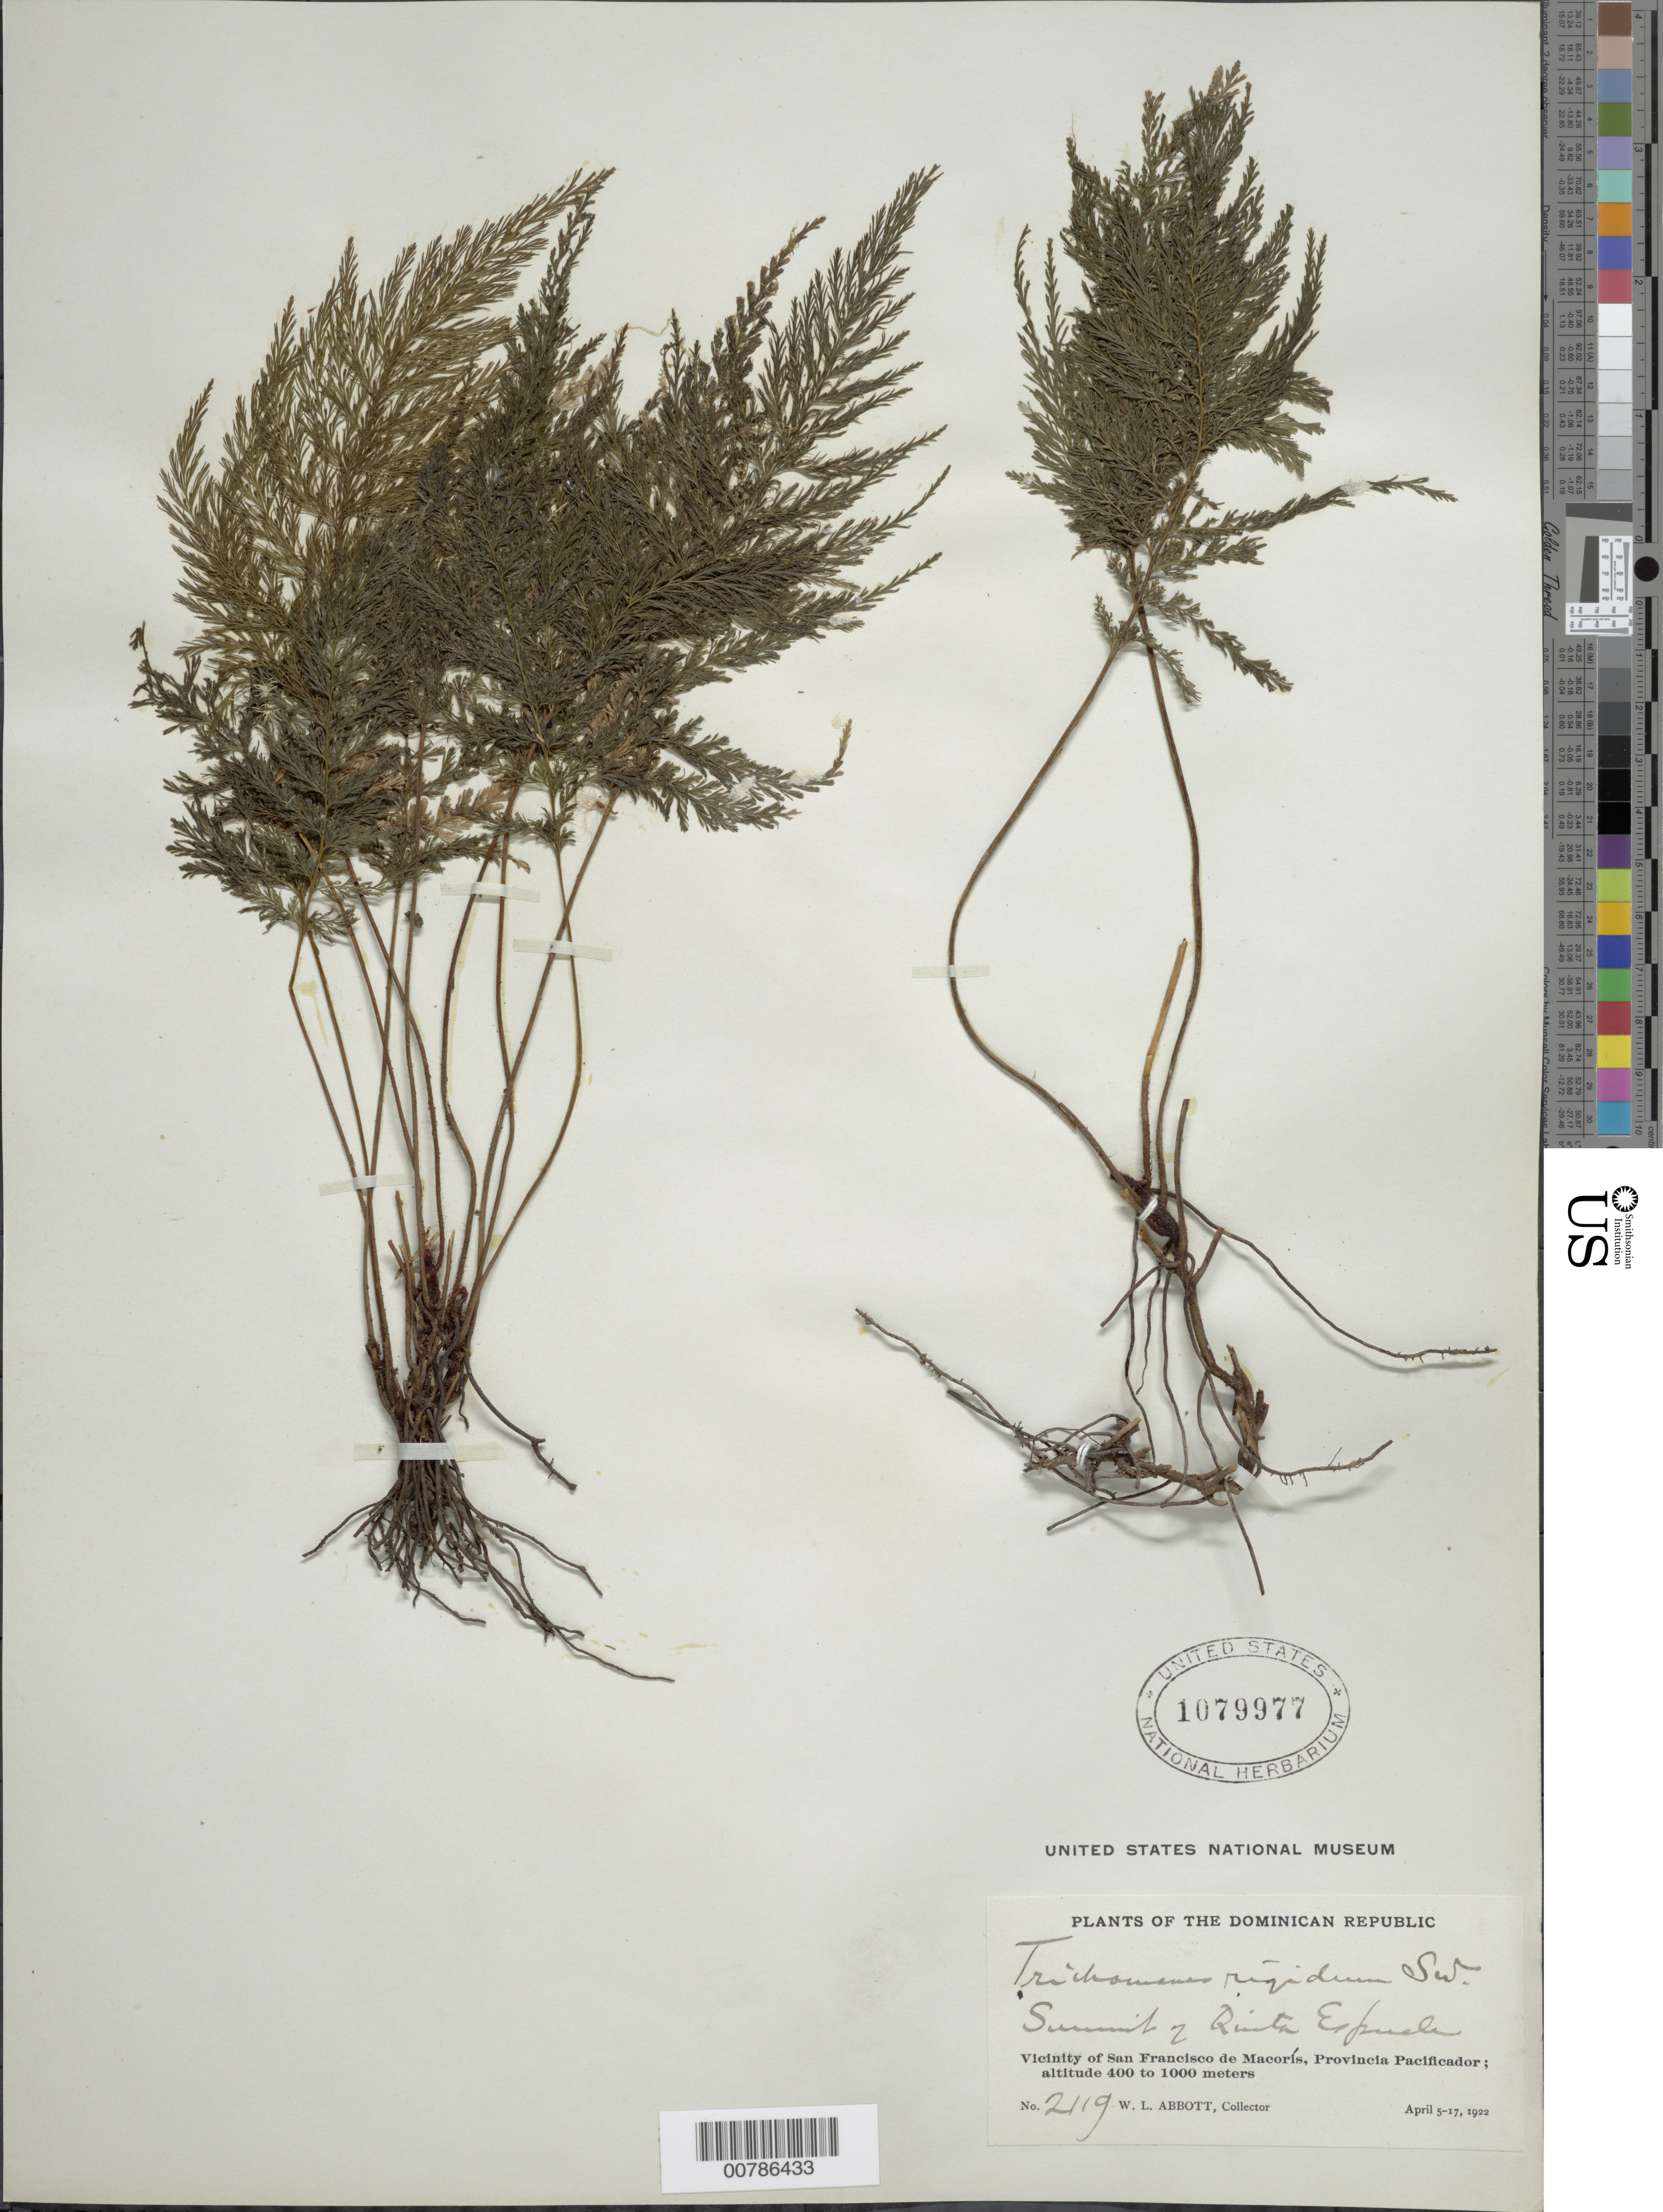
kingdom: Plantae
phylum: Tracheophyta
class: Polypodiopsida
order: Hymenophyllales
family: Hymenophyllaceae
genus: Abrodictyum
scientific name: Abrodictyum rigidum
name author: (Sw.) Ebihara & Dubuisson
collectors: W. L. Abbott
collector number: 2119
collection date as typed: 05 Apr 1922 to 17 Apr 1922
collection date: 1922-04-05/1922-04-17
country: Dominican Republic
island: Hispaniola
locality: Prov. Pacificador, San Francisco de Macorís vicinity, summit of Quita Espuela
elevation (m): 400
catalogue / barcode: US 1079977